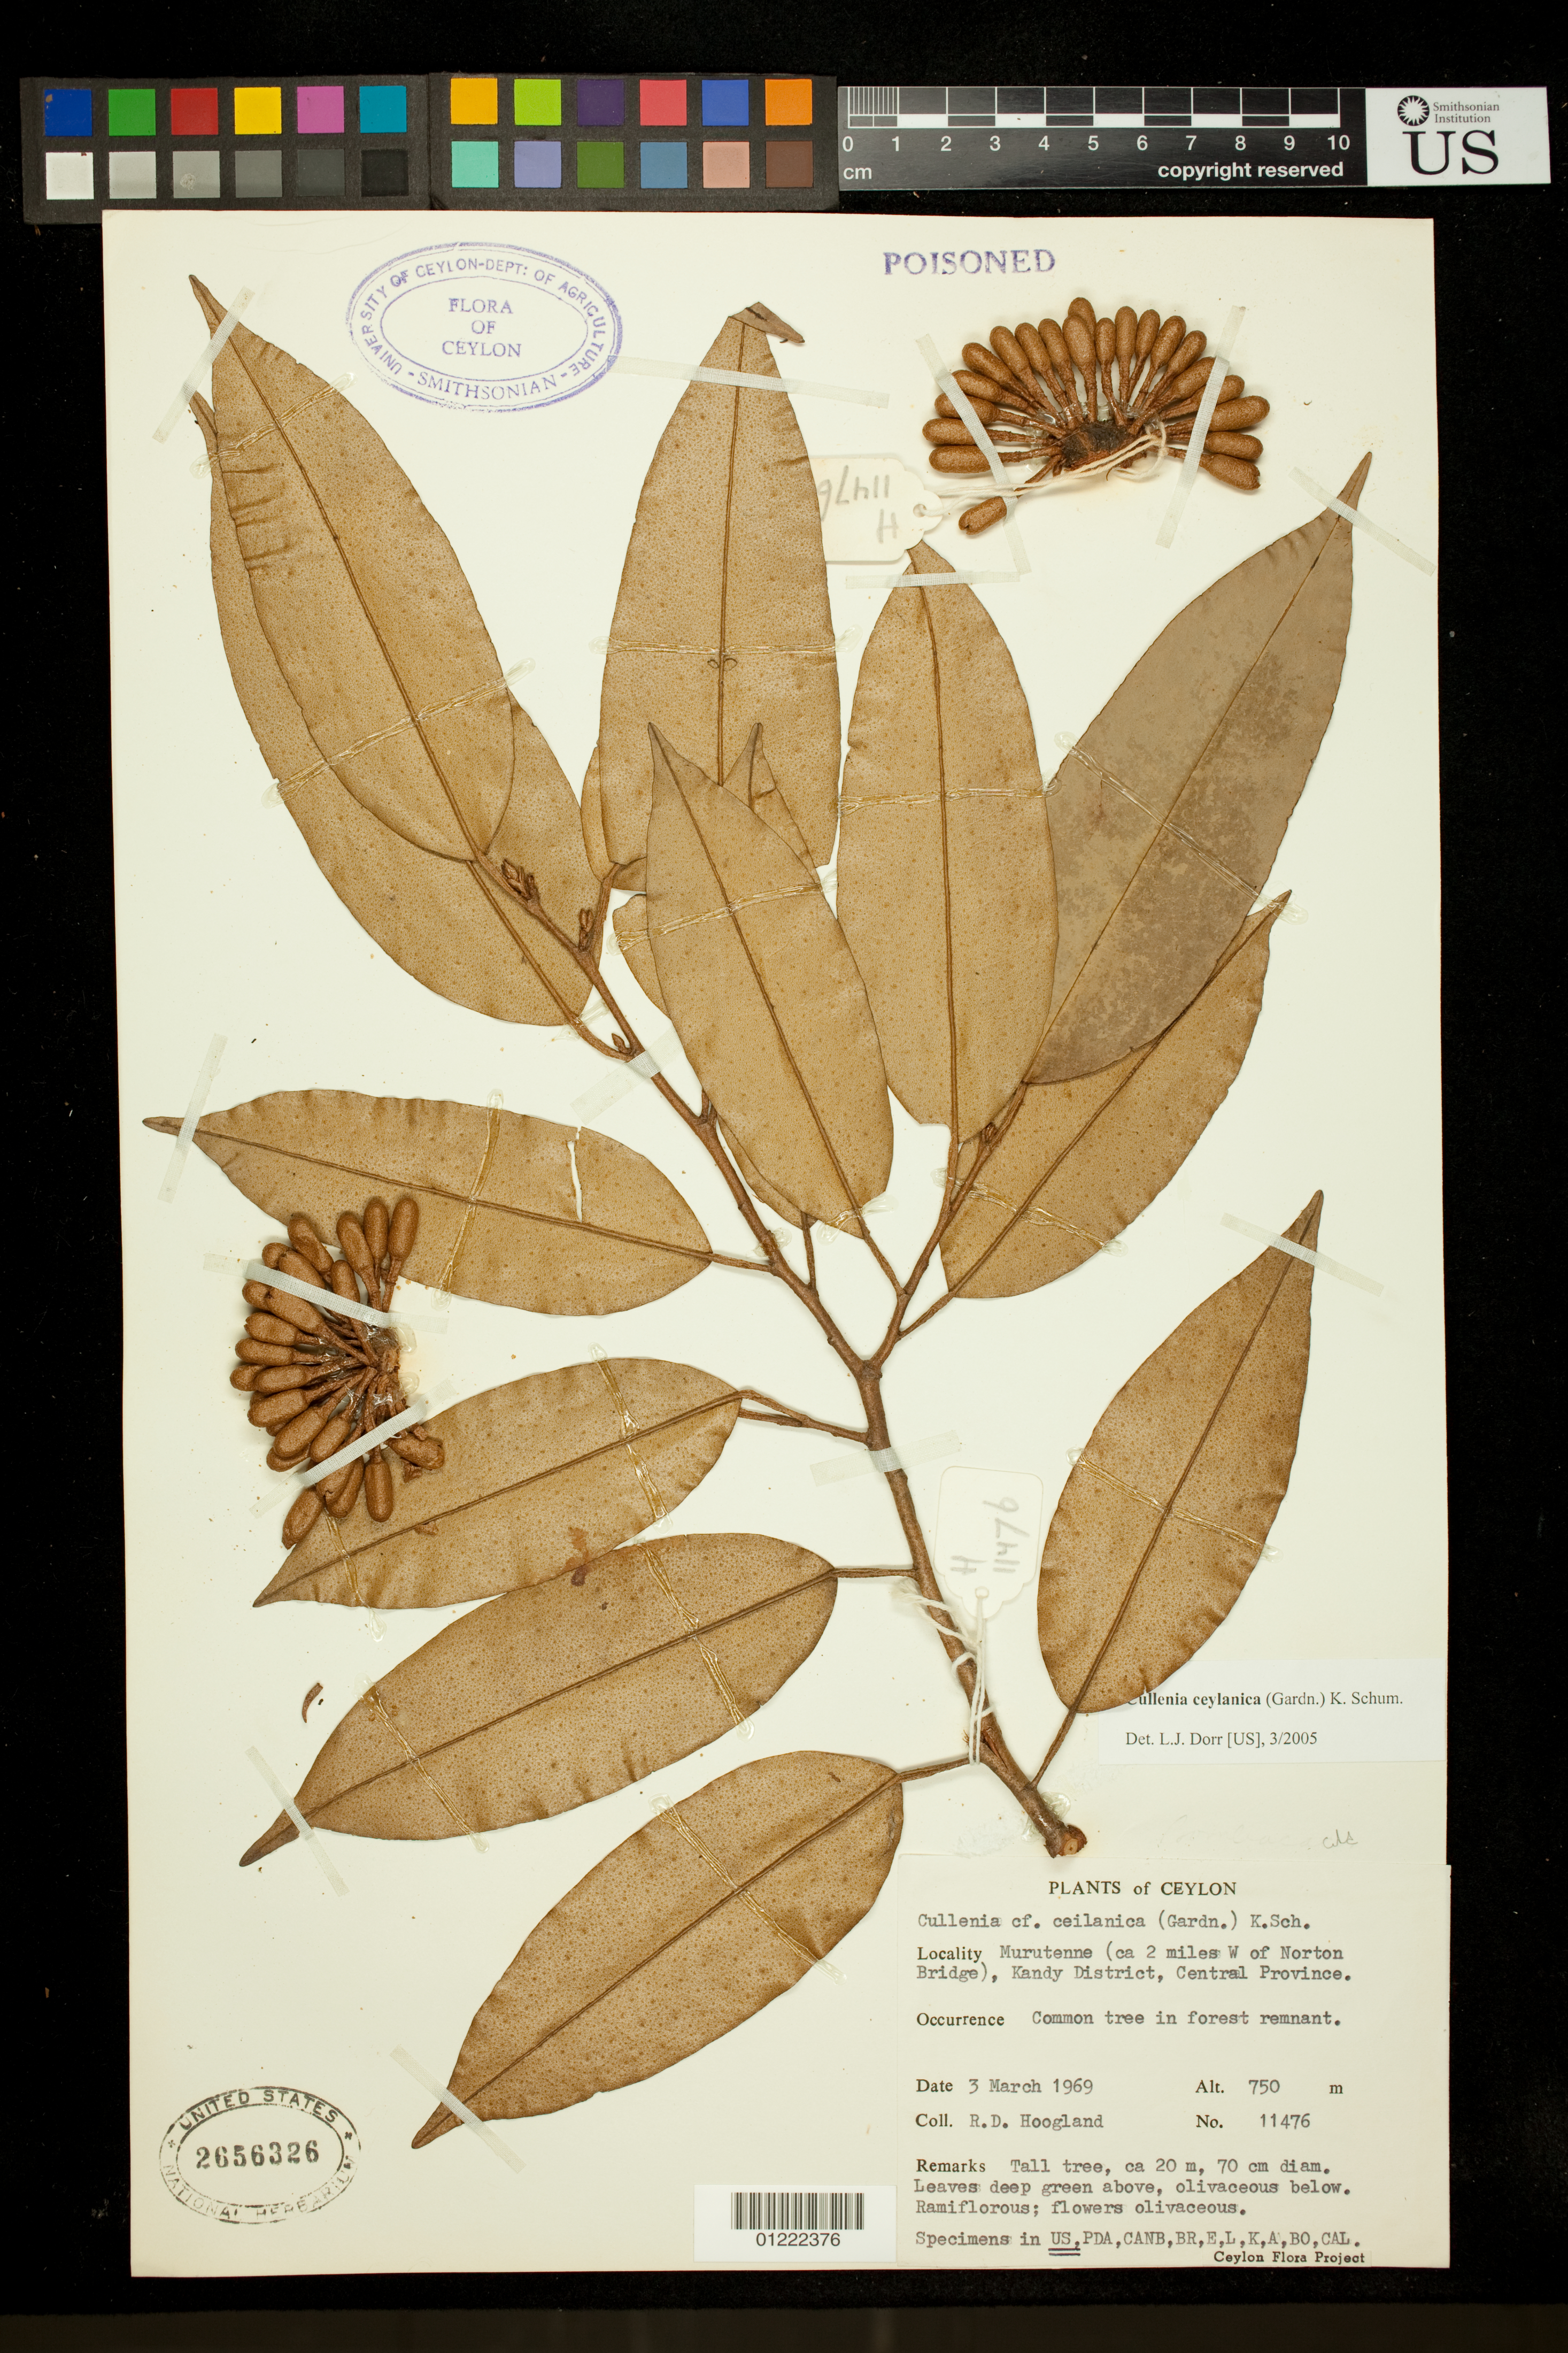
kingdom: Plantae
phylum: Tracheophyta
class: Magnoliopsida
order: Malvales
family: Malvaceae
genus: Cullenia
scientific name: Cullenia ceylanica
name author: (Gardner) K. Schum.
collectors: R. D. Hoogland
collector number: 11476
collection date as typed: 3/3/1969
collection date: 1969-03-03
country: Sri Lanka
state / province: Central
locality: Murutenne (ca 2 miles W of Norton Bridge), Kandy District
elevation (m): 750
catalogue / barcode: US 2656326